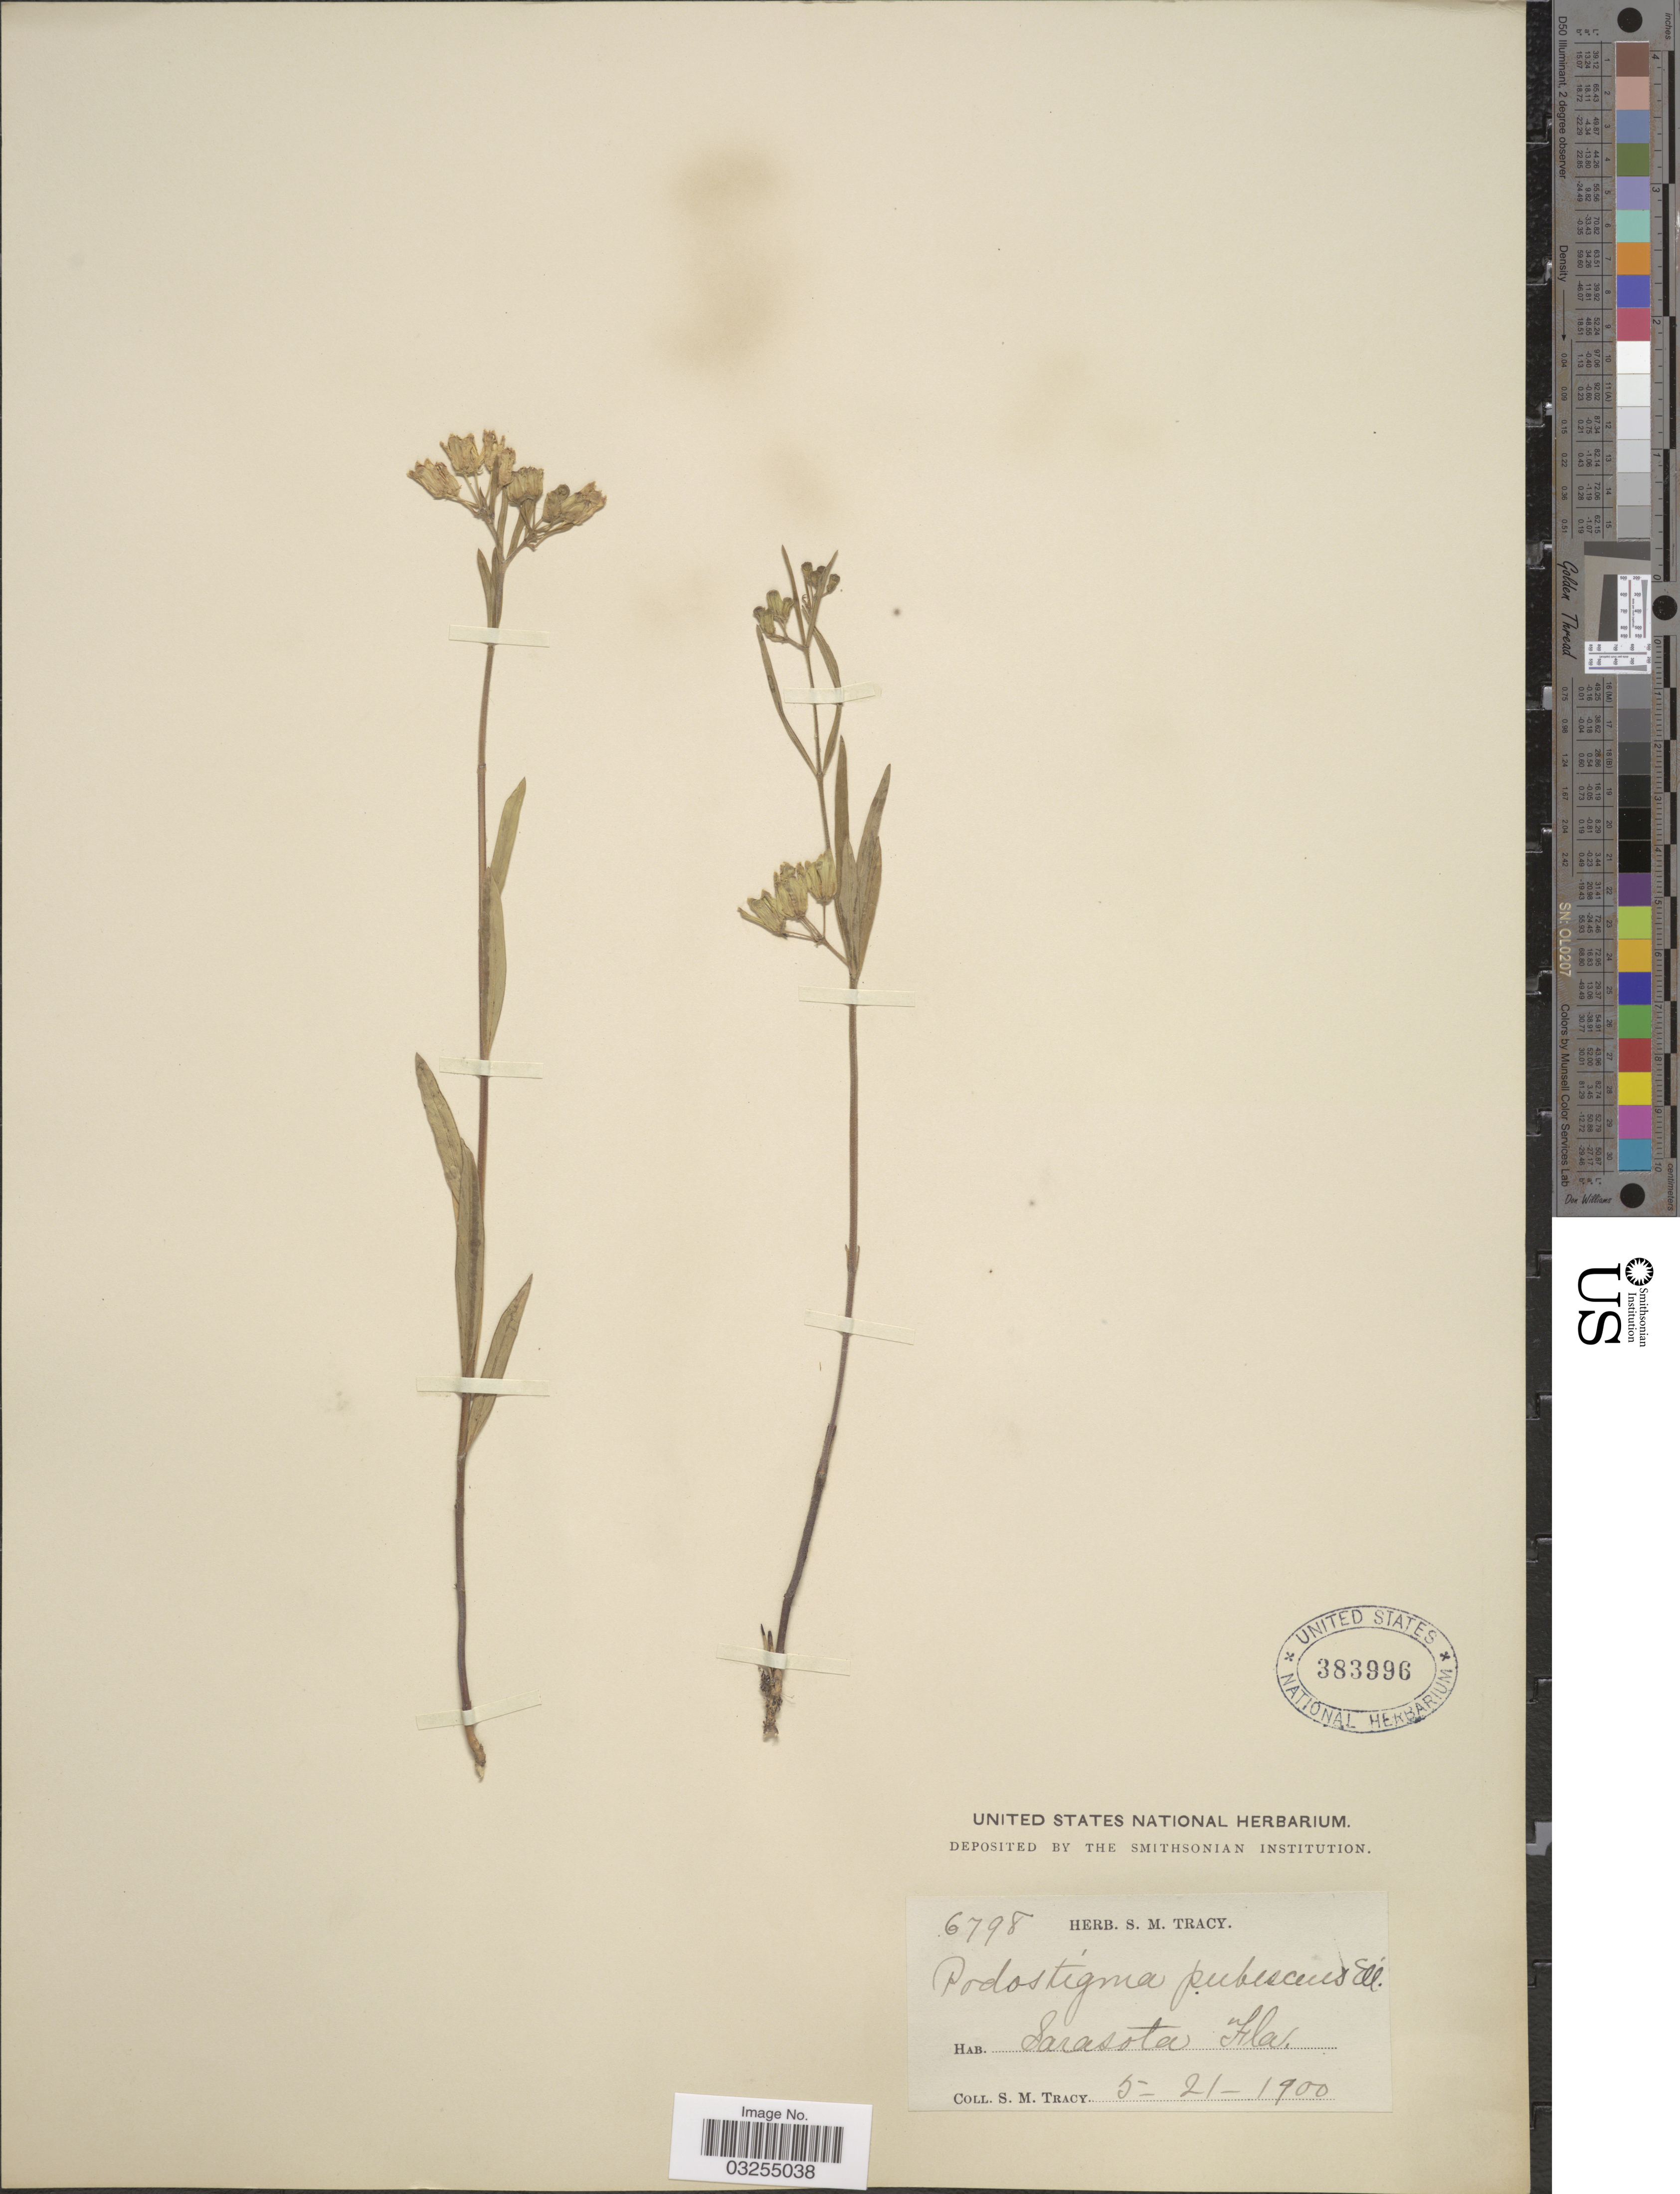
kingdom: Plantae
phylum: Tracheophyta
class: Magnoliopsida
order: Gentianales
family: Apocynaceae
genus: Asclepias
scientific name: Asclepias pedicellata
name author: Walter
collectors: S. M. Tracy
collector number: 6798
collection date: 1900-05-21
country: United States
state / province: Florida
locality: Sarasota Fla.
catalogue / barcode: US 383996